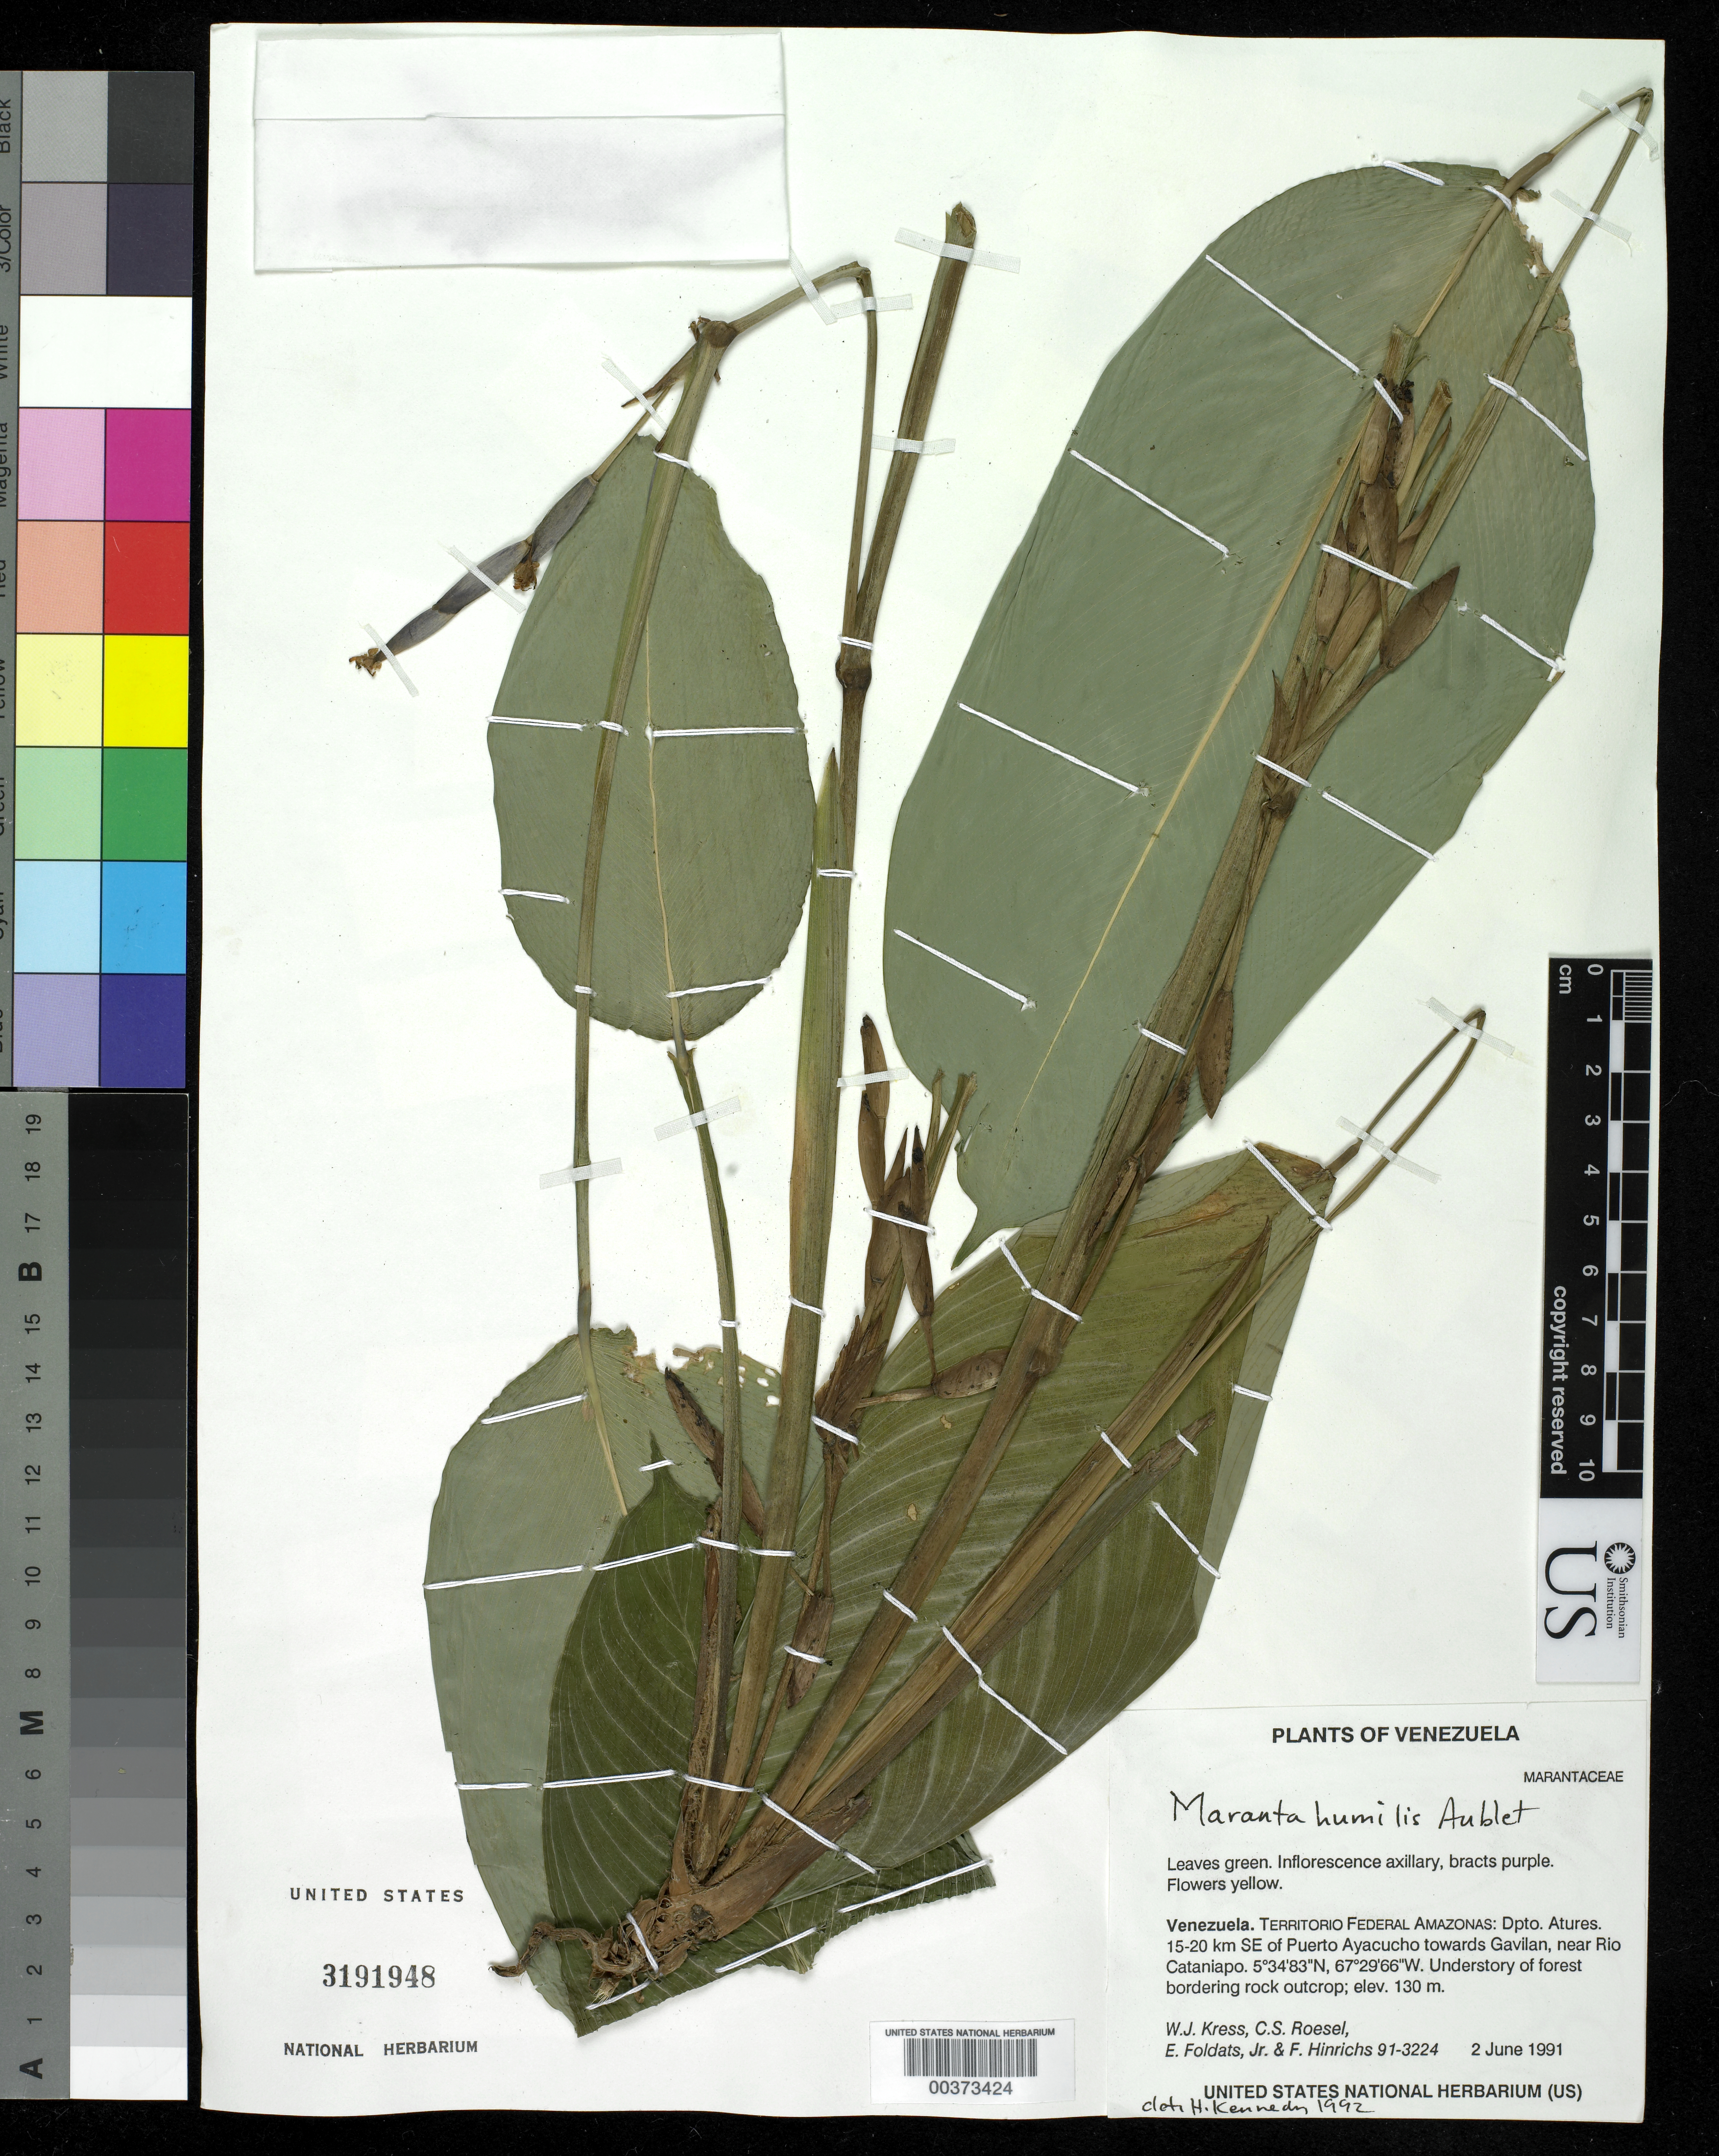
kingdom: Plantae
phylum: Tracheophyta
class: Liliopsida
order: Zingiberales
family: Marantaceae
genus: Maranta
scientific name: Maranta humilis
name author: Aubl.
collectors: W. J. Kress, C. S. Roesel, E. Foldats & F. Hinrichs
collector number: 91-3224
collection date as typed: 02 Jun 1991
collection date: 1991-06-02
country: Venezuela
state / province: Amazonas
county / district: Atures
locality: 15-20 km se of puerto ayacucho towards gavilan near rio cataniapo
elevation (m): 130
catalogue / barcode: US 3191948